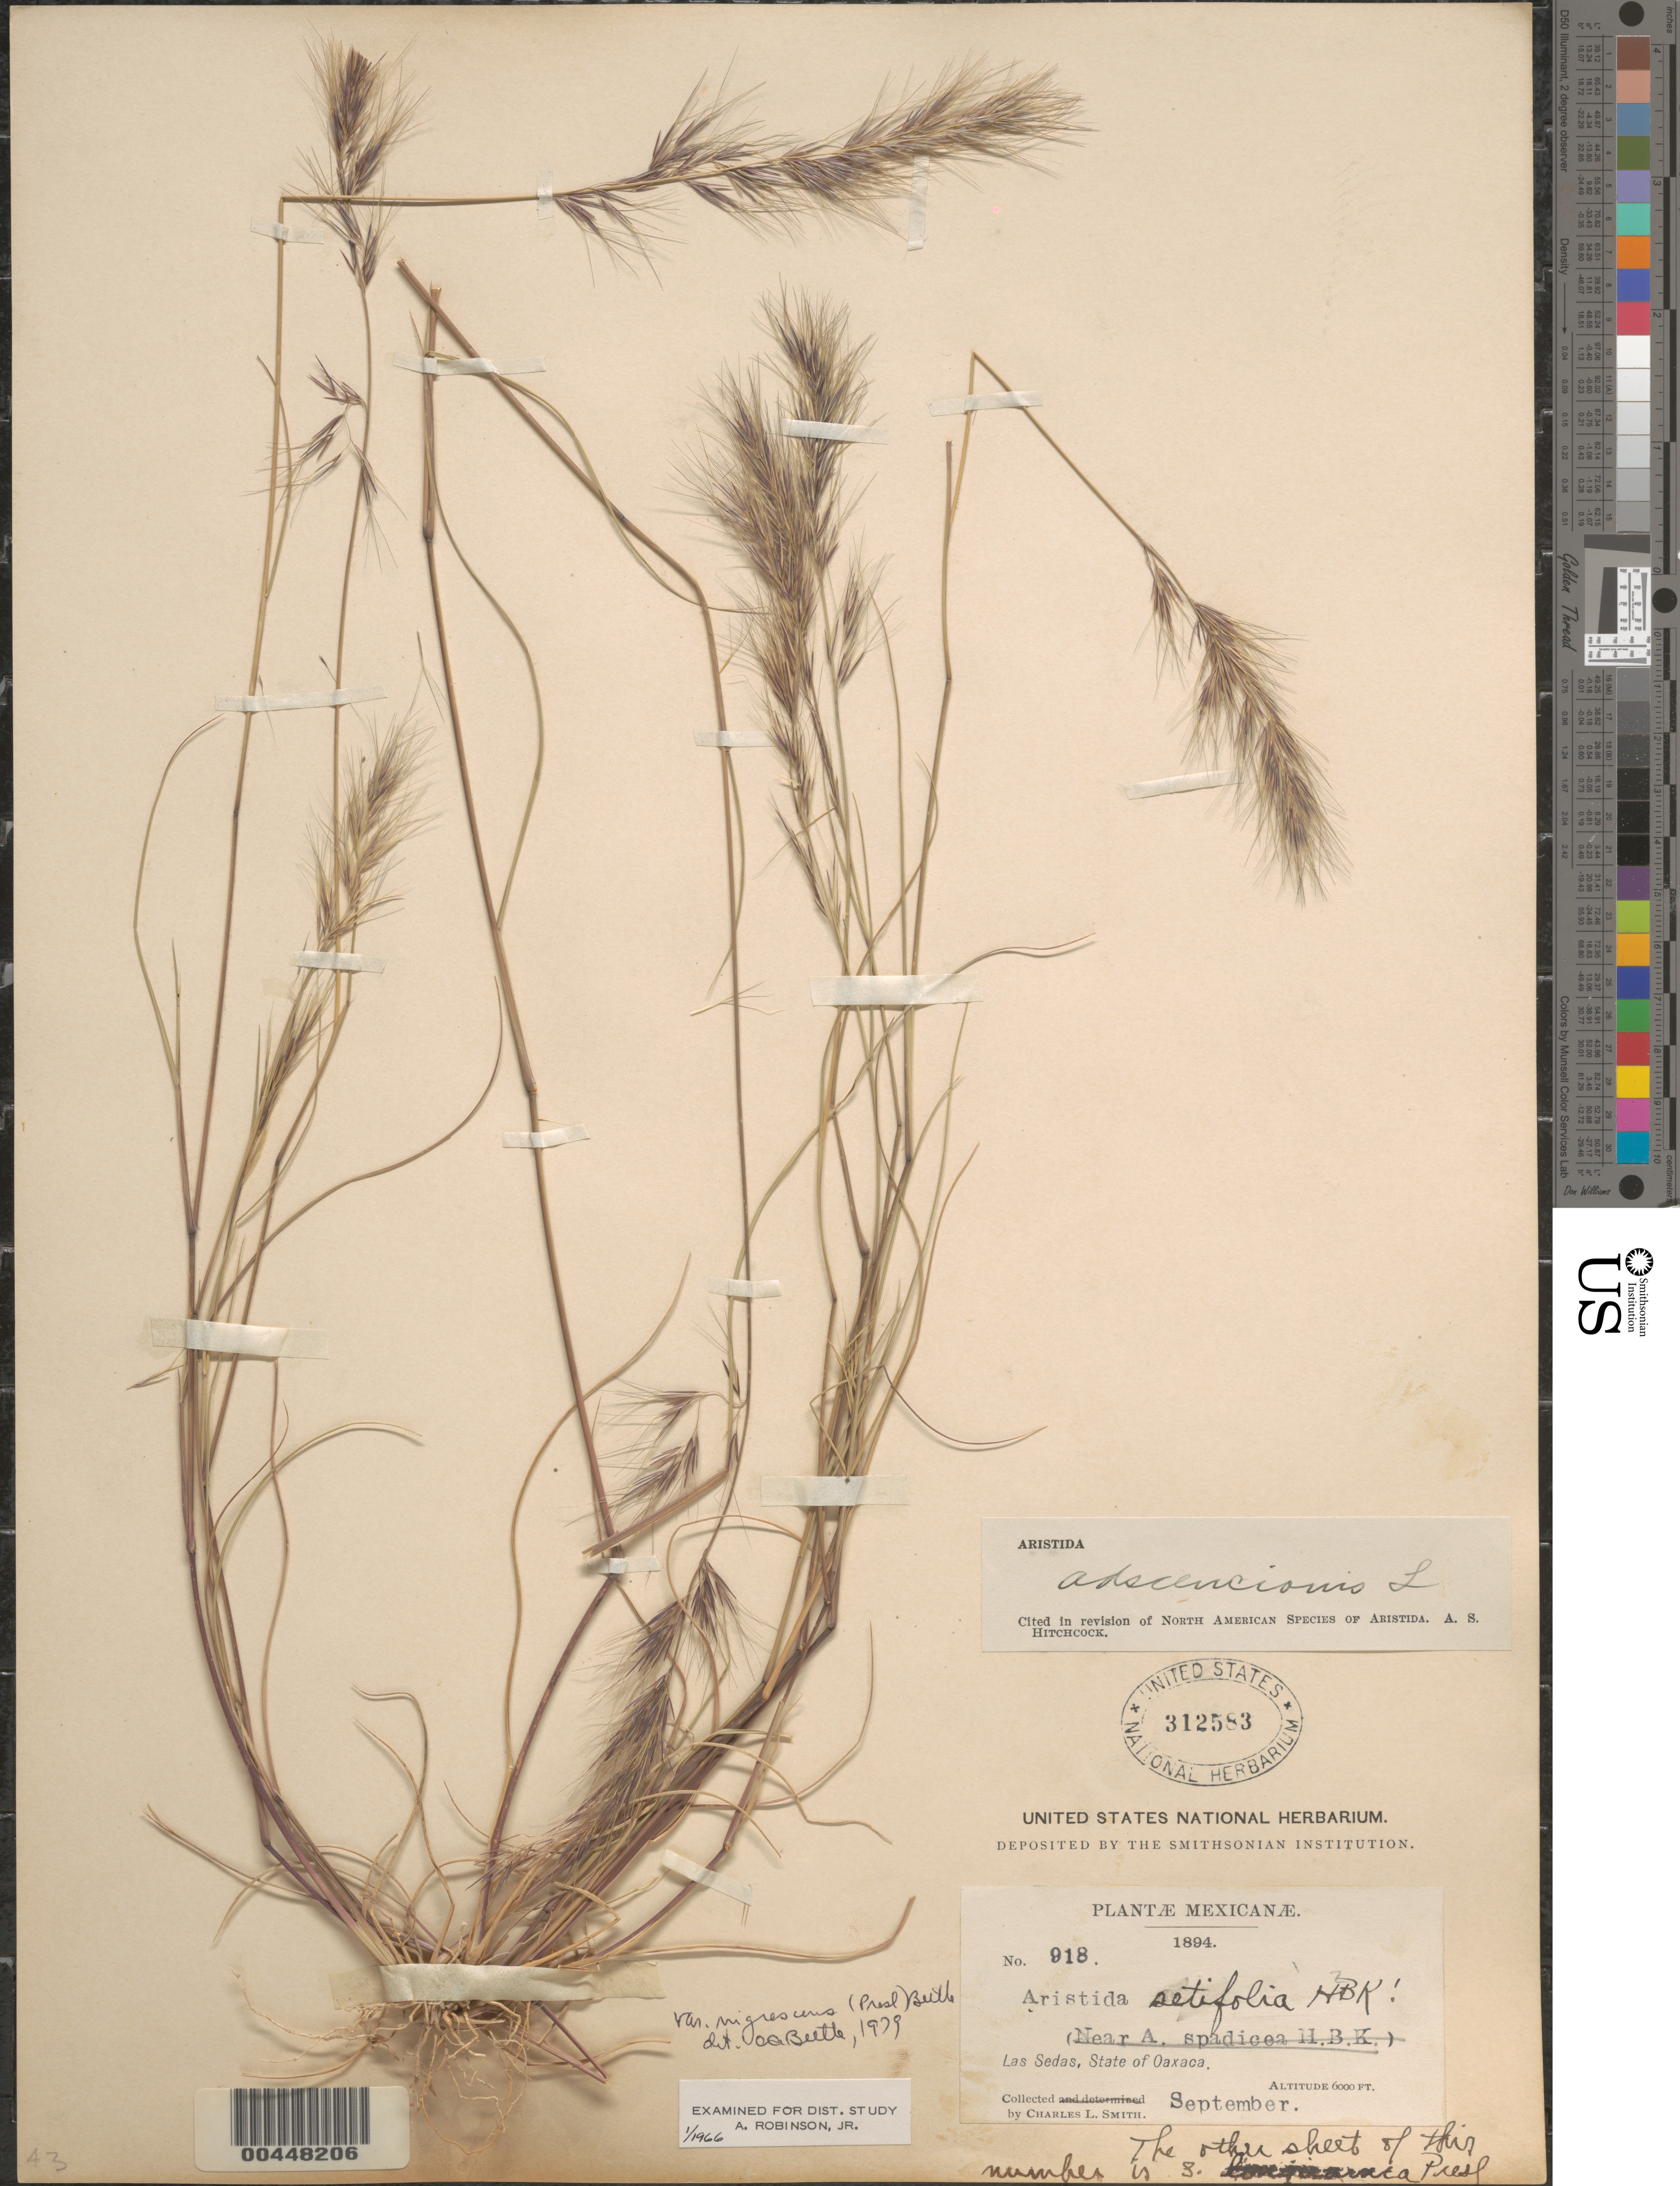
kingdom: Plantae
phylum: Tracheophyta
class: Liliopsida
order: Poales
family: Poaceae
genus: Aristida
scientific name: Aristida adscensionis var. nigrescens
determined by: Beetle, O. A.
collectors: C. L. Smith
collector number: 918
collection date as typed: Sep 1894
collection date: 1894-09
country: Mexico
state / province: Oaxaca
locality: Las Sedas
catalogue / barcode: US 312583